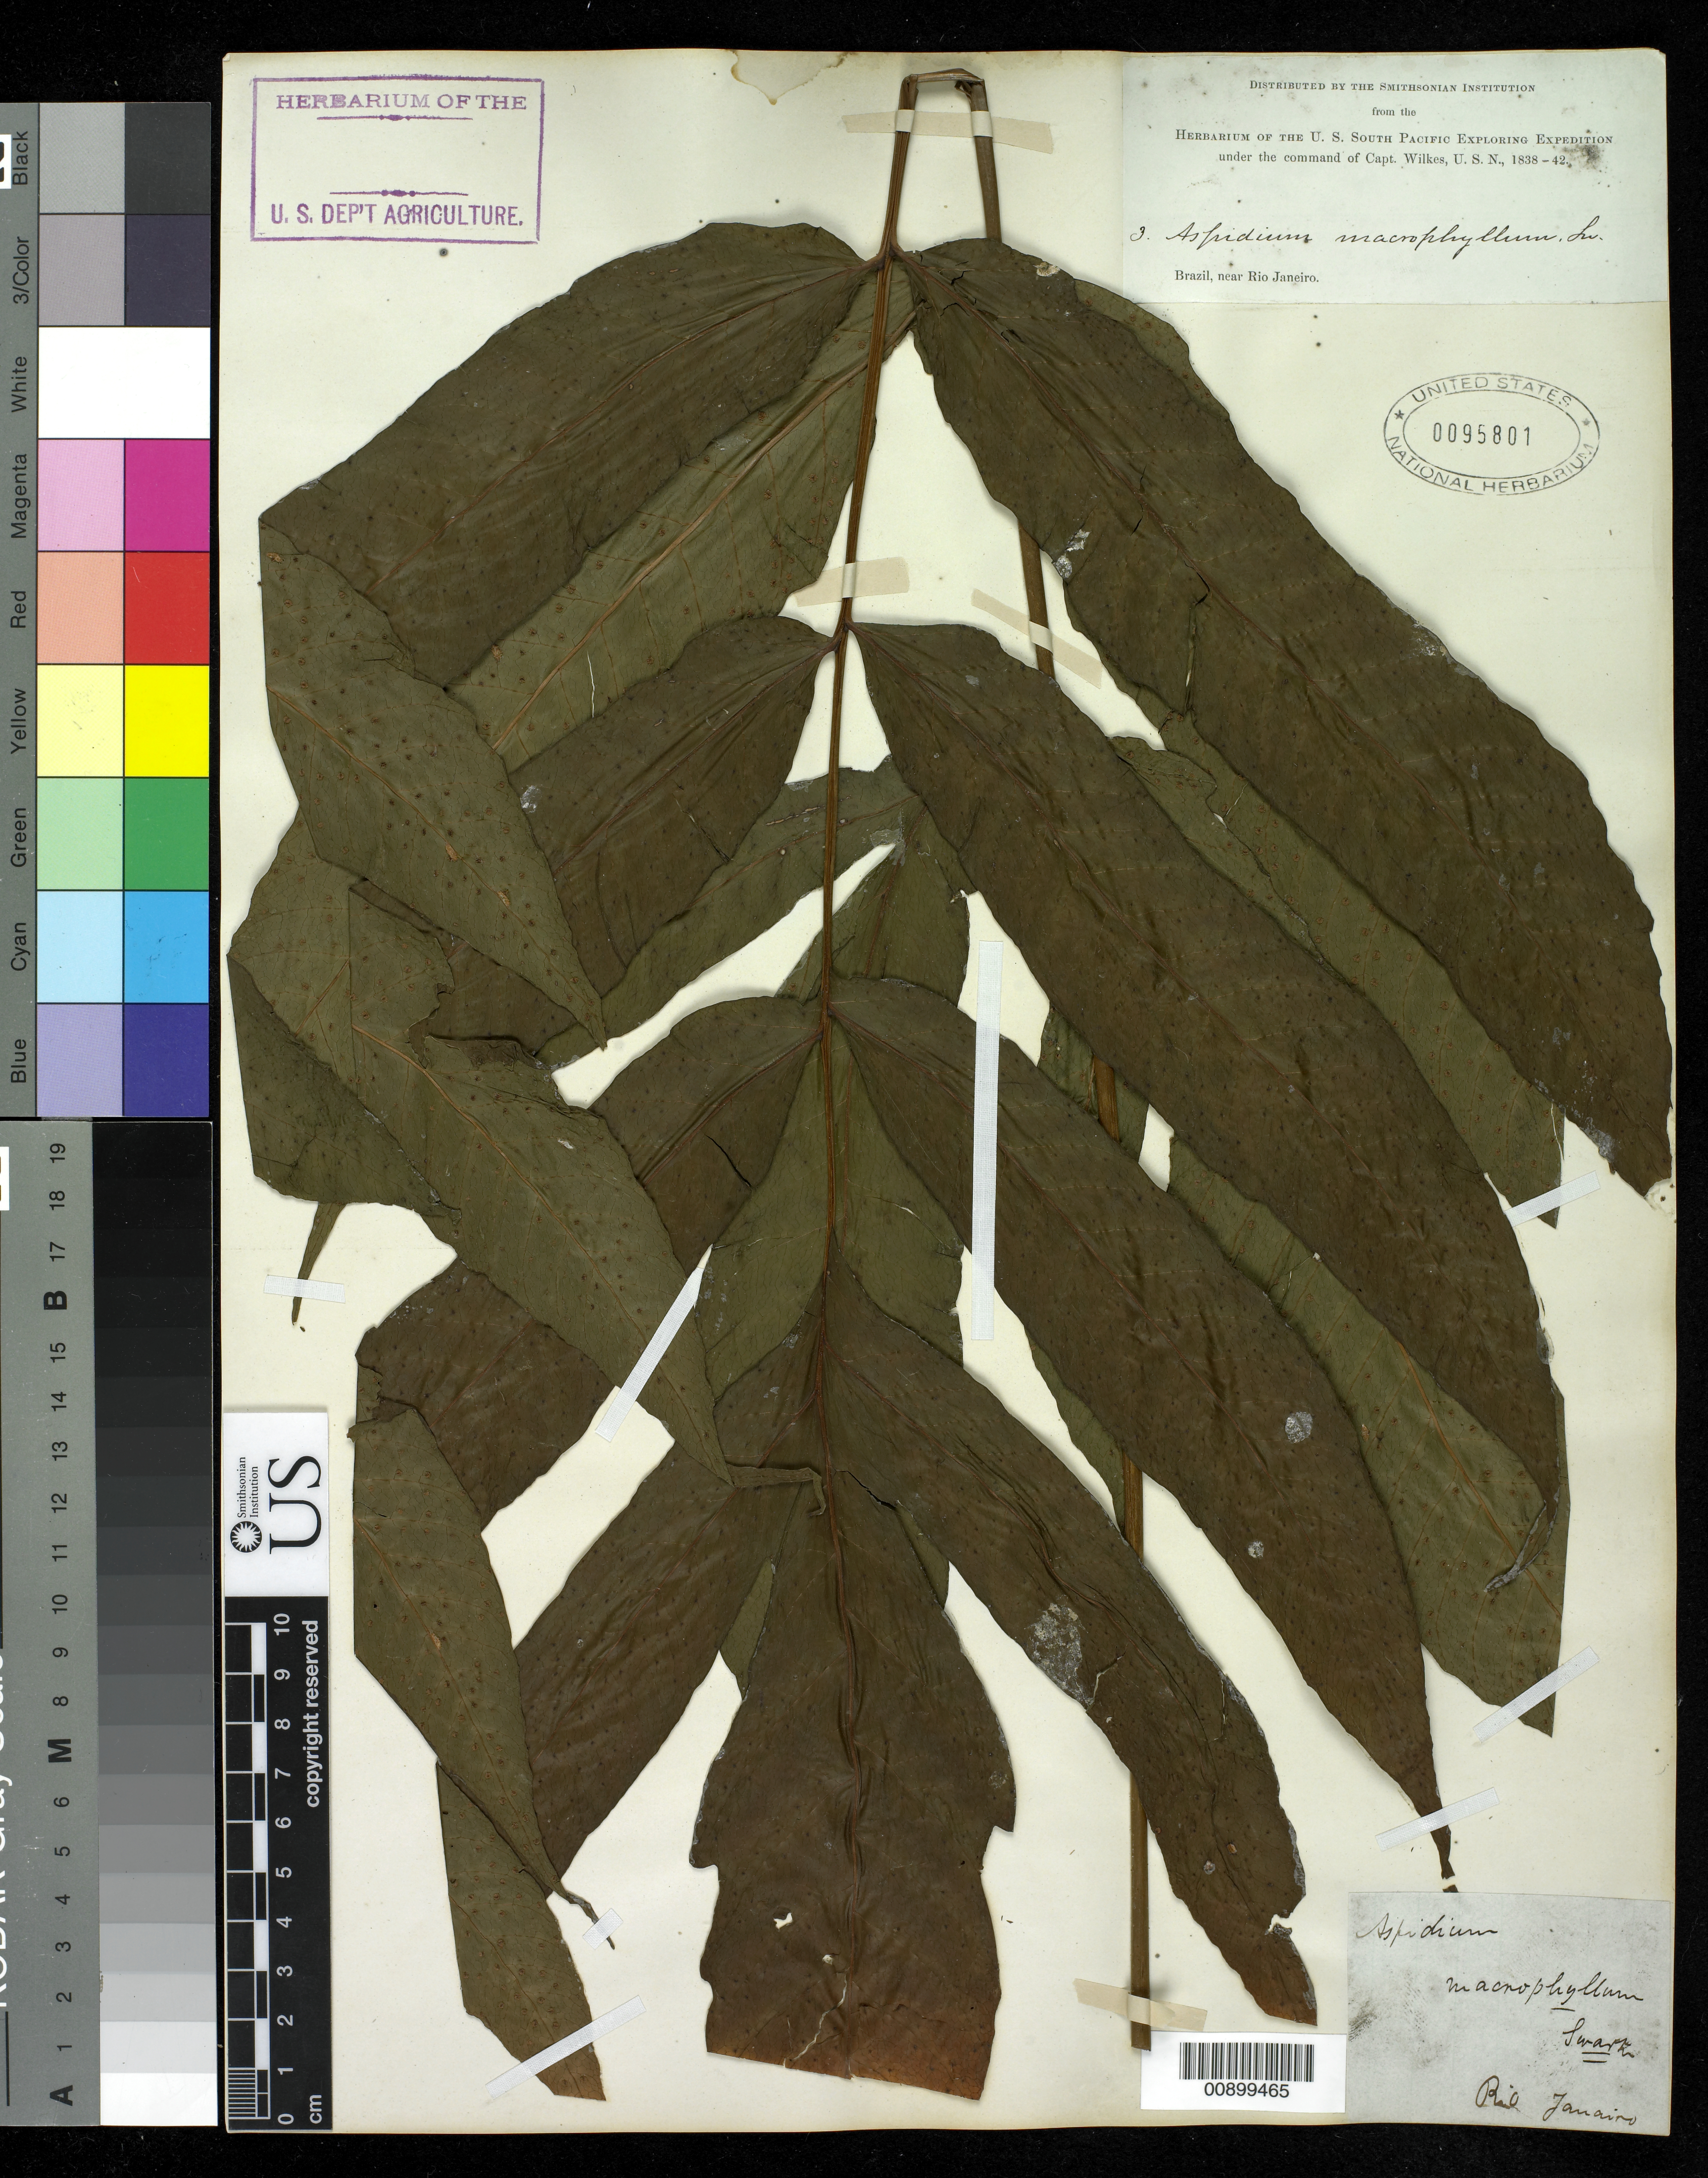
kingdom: Plantae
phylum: Tracheophyta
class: Polypodiopsida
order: Polypodiales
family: Tectariaceae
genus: Tectaria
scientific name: Tectaria incisa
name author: Cav.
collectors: Wilkes Explor. Exped.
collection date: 1838/1842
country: Brazil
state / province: Rio de Janeiro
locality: Brazil, near Rio Janeiro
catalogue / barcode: US 95801